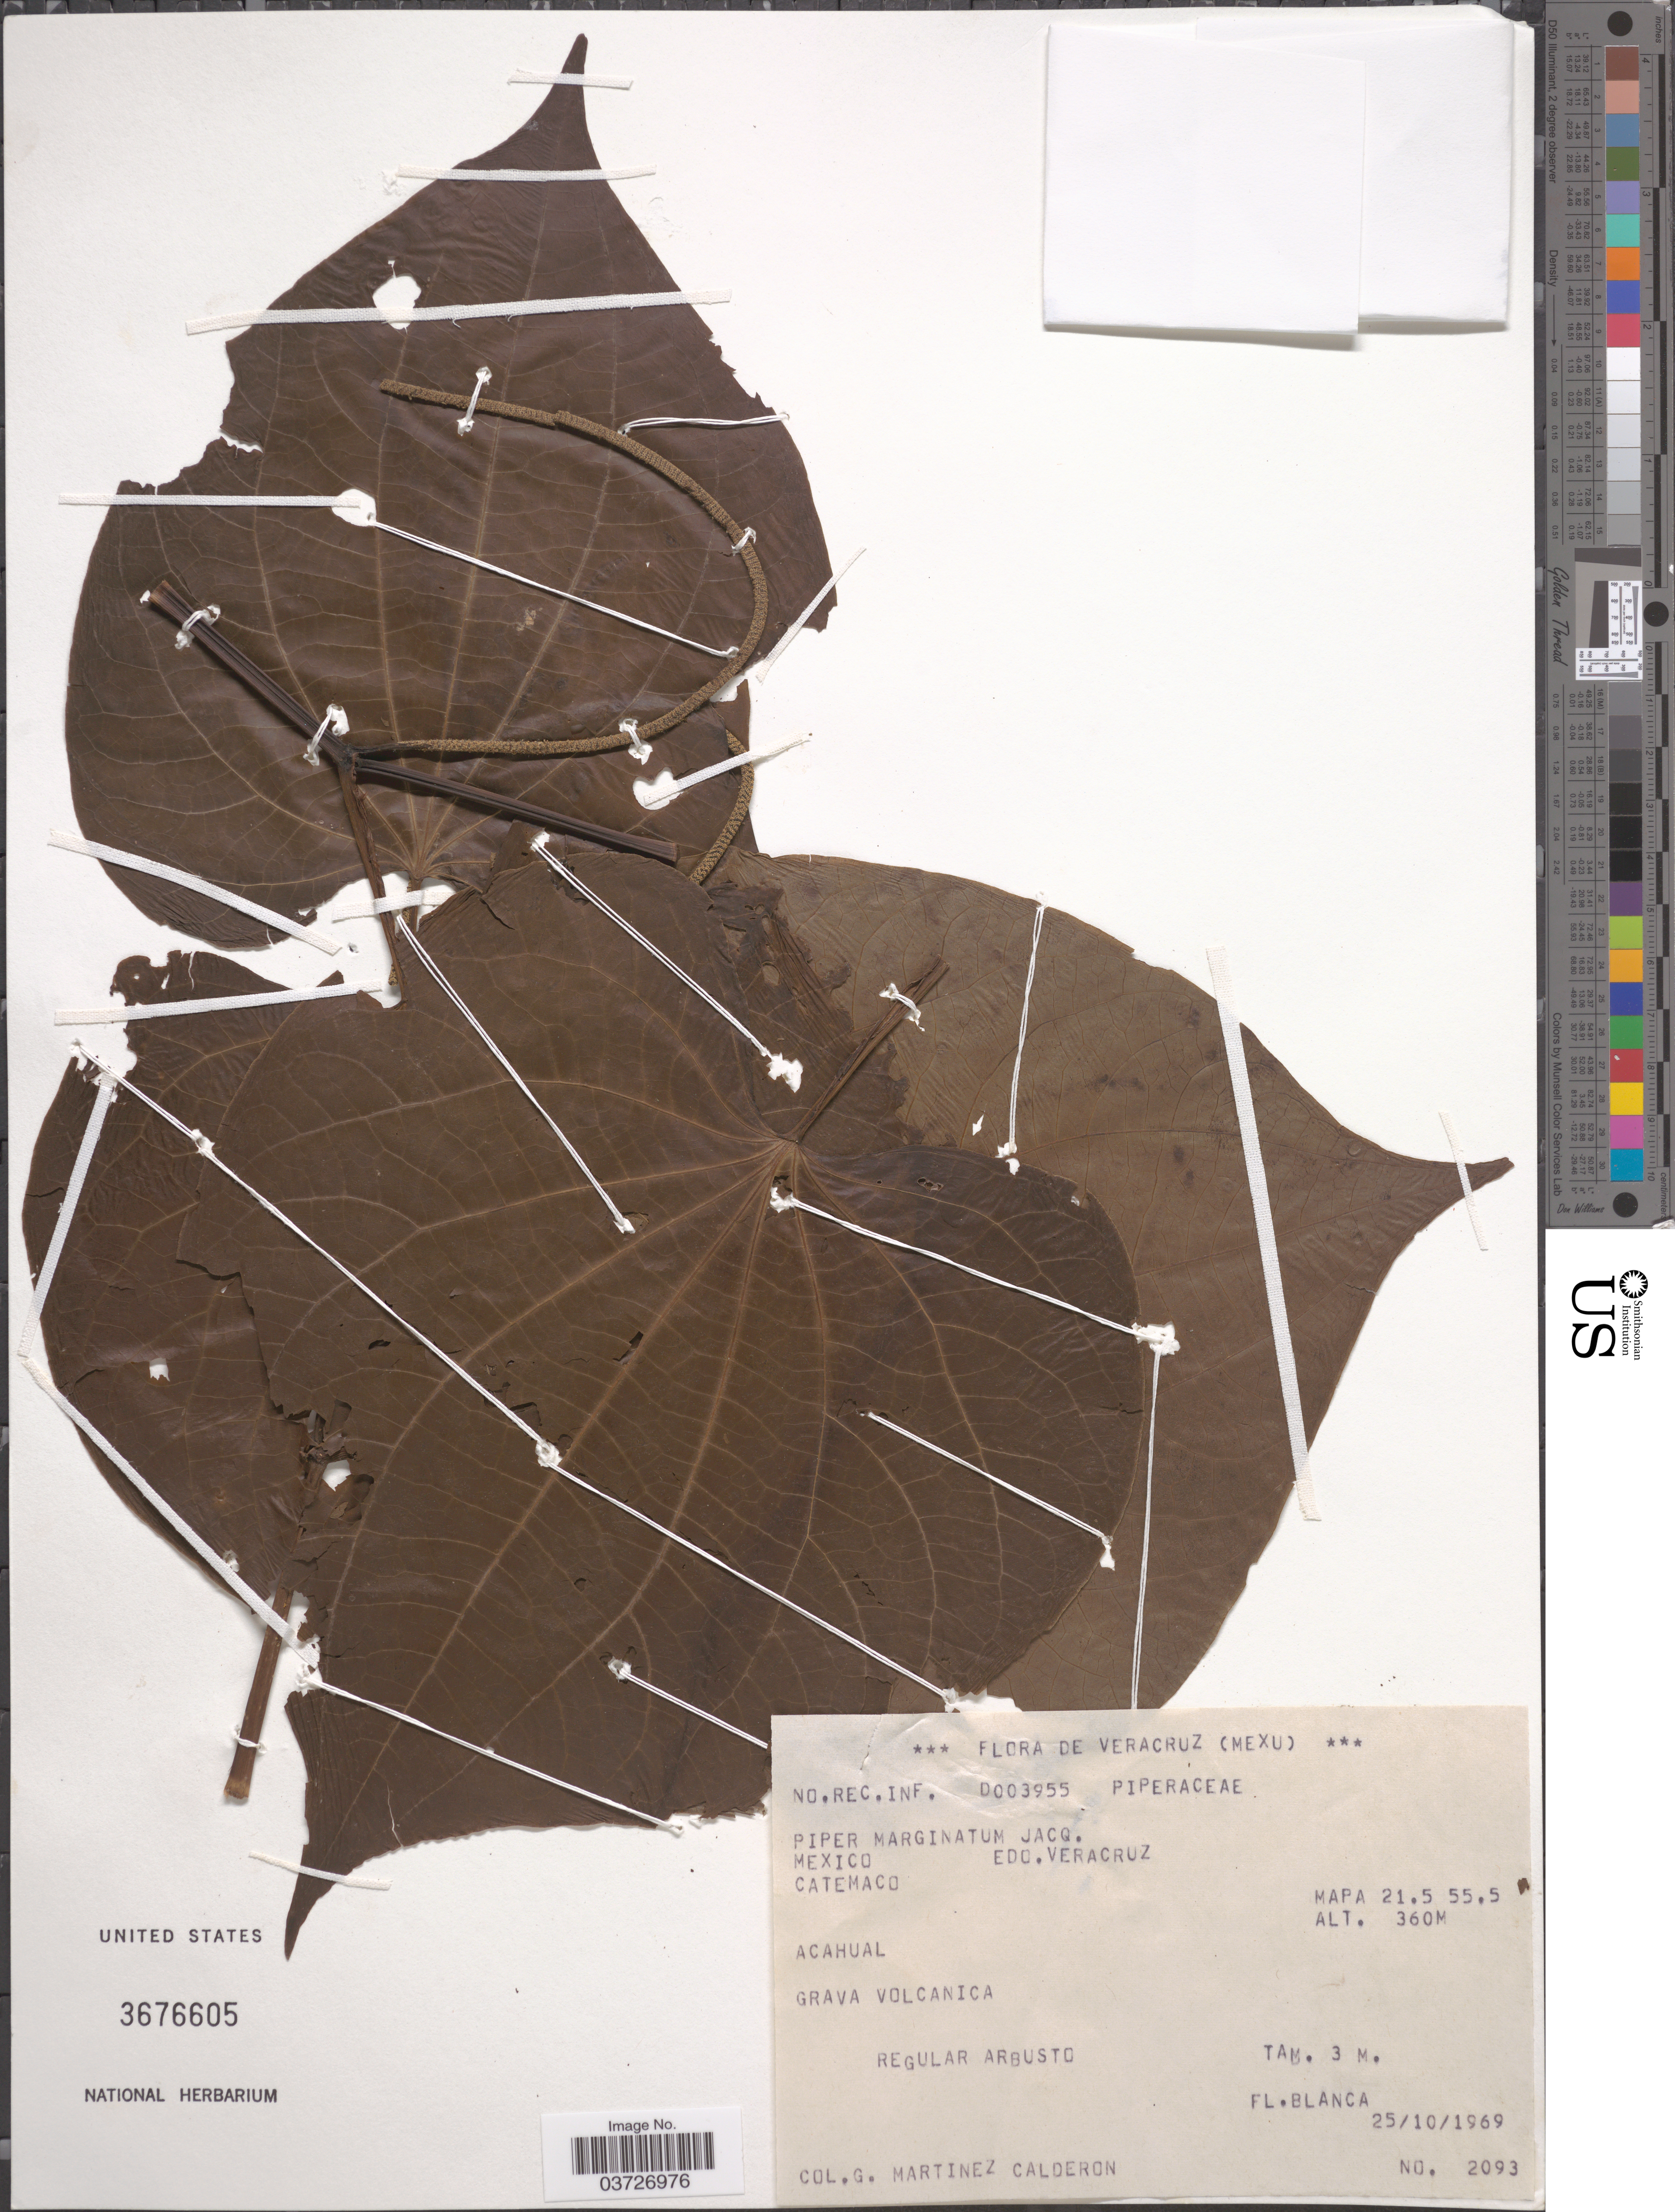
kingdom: Plantae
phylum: Tracheophyta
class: Magnoliopsida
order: Piperales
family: Piperaceae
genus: Piper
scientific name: Piper marginatum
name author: Jacq.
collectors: G. Martínez Calderón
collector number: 2093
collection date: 1969-10-25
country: Mexico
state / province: Veracruz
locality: Edo. Veracruz. Catemaco. MAPA 21.5 55.5.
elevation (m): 360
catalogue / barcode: US 3676605